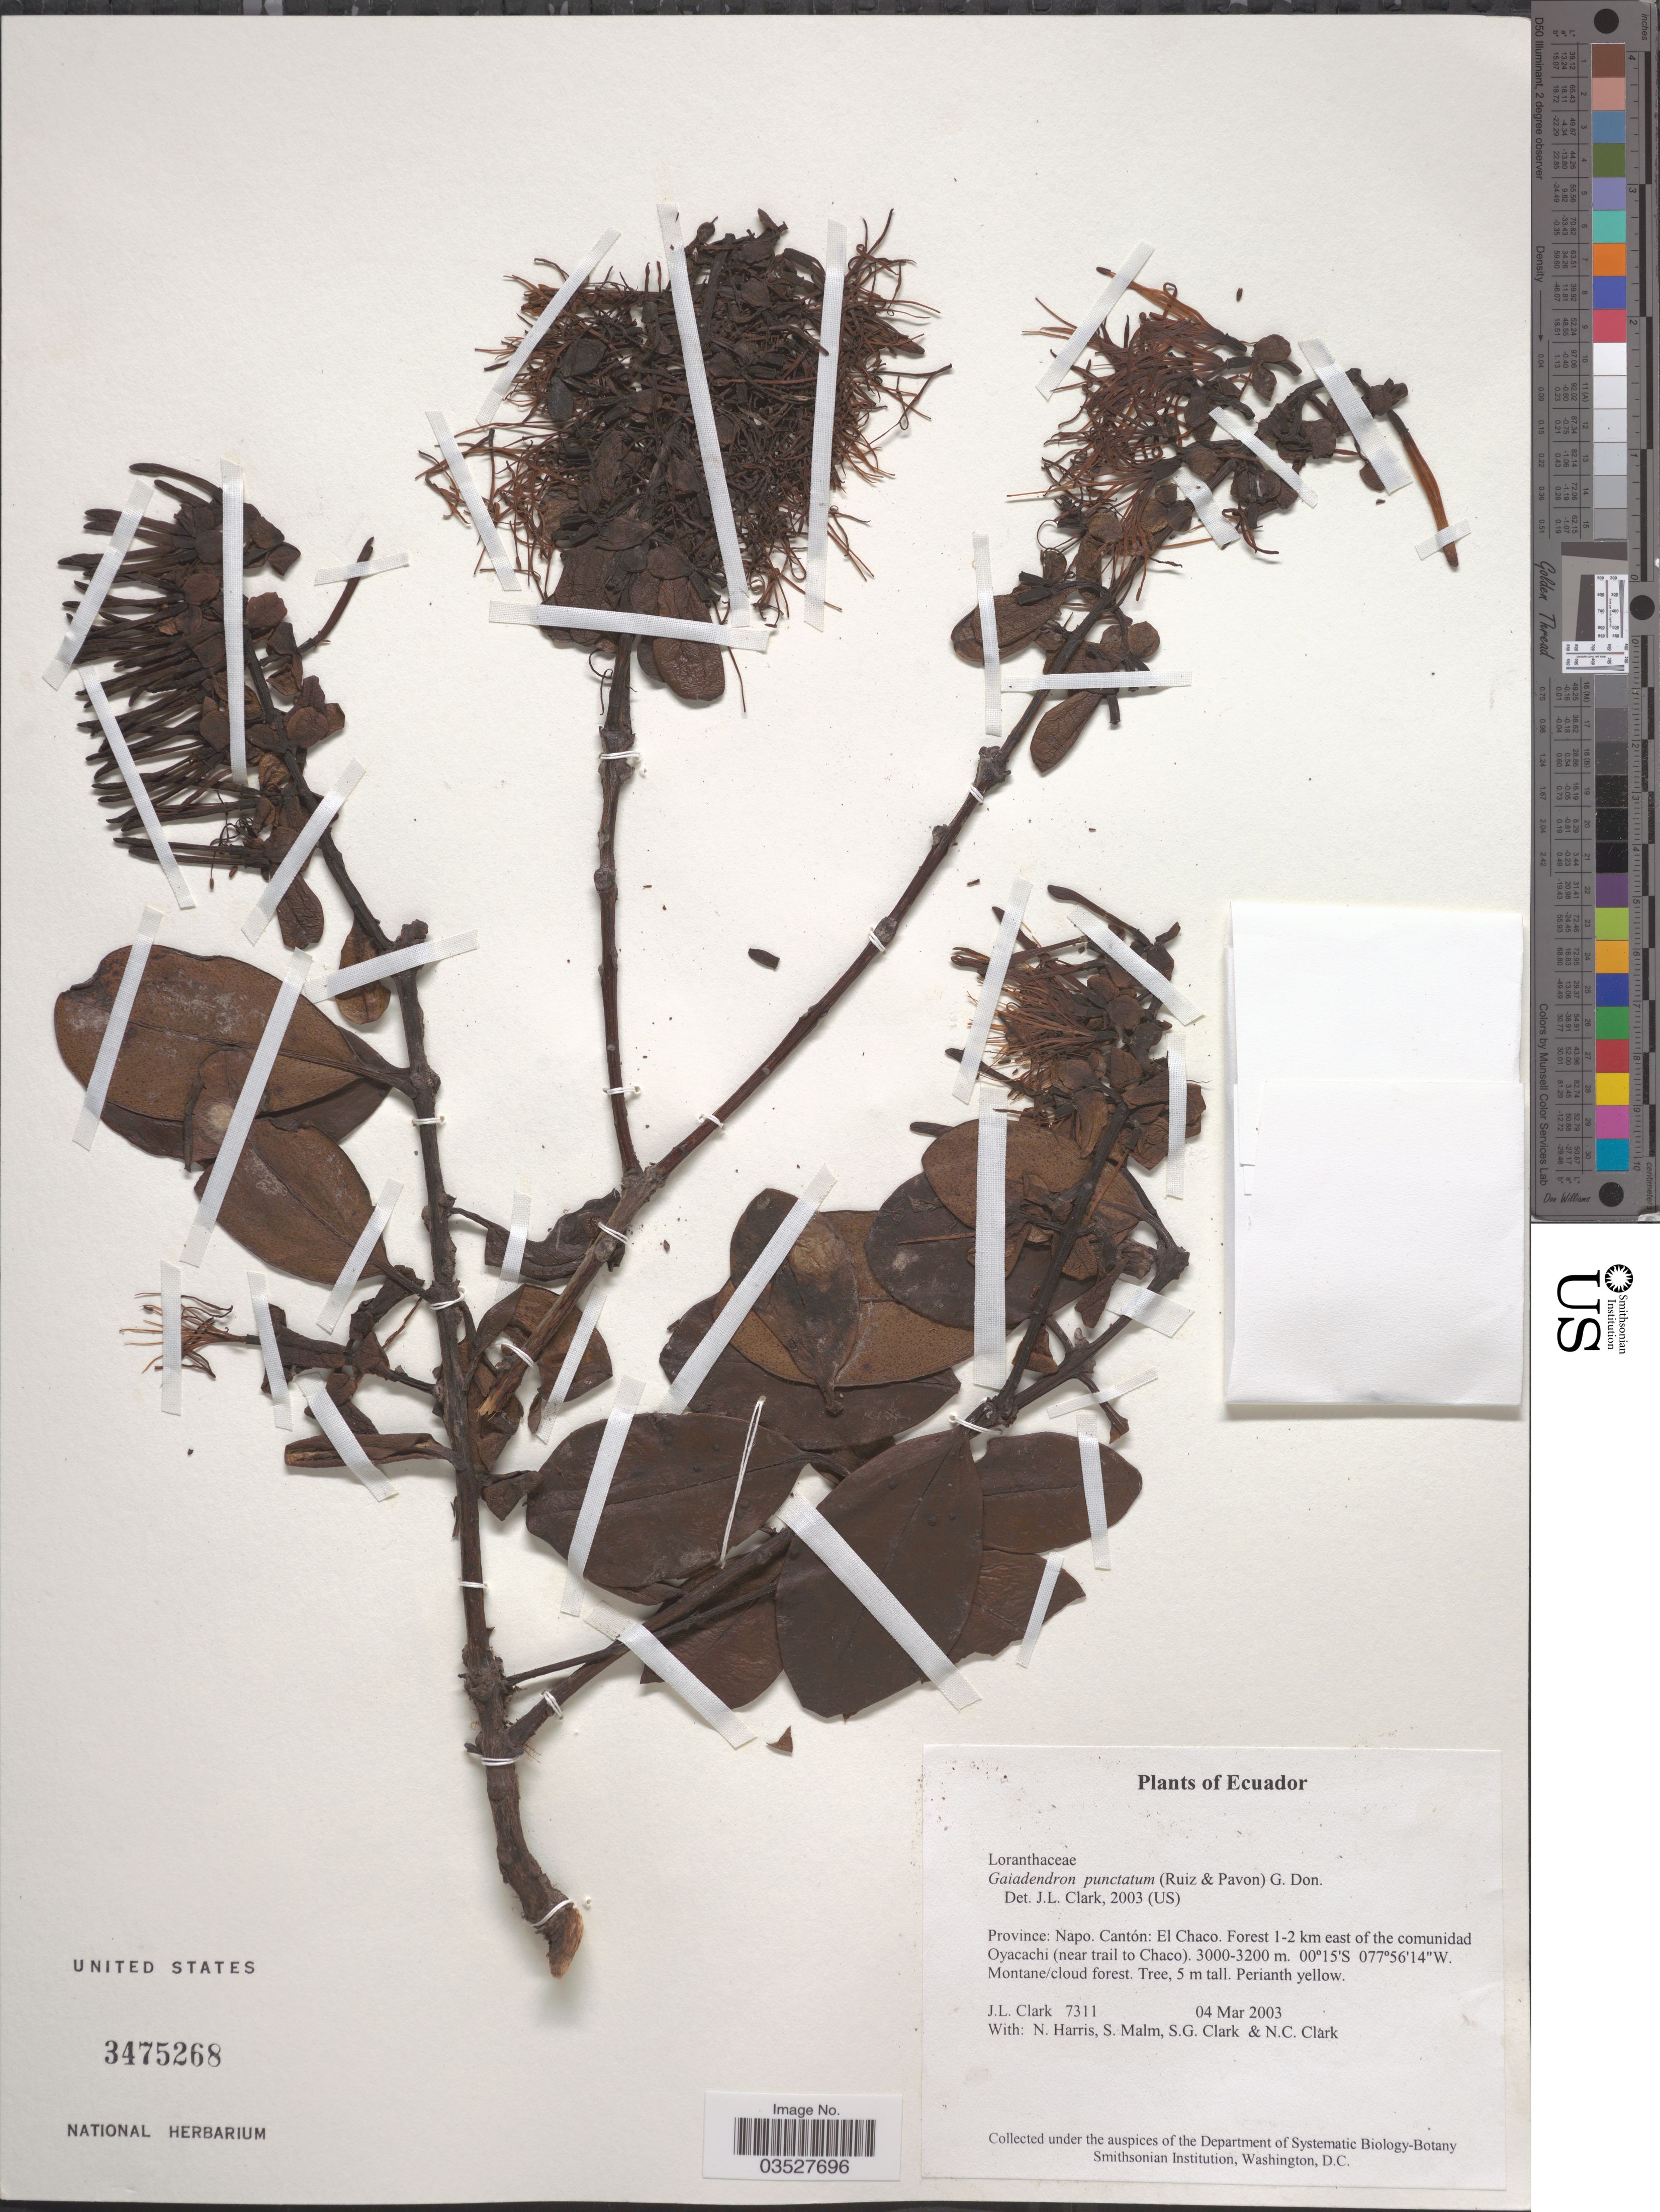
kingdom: Plantae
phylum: Tracheophyta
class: Magnoliopsida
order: Santalales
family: Loranthaceae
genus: Gaiadendron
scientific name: Gaiadendron punctatum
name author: (Ruiz & Pav.) G. Don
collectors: J. L. Clark, N. Harris, S. Malm, S. G. Clark & N. C. Clark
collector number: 7311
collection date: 2003-03-04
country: Ecuador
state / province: Napo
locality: Cantón: El Chaco. Forest 1-2 km east of the comunidad Oyacachi (near trail to Chaco).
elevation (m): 3000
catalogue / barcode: US 3475268